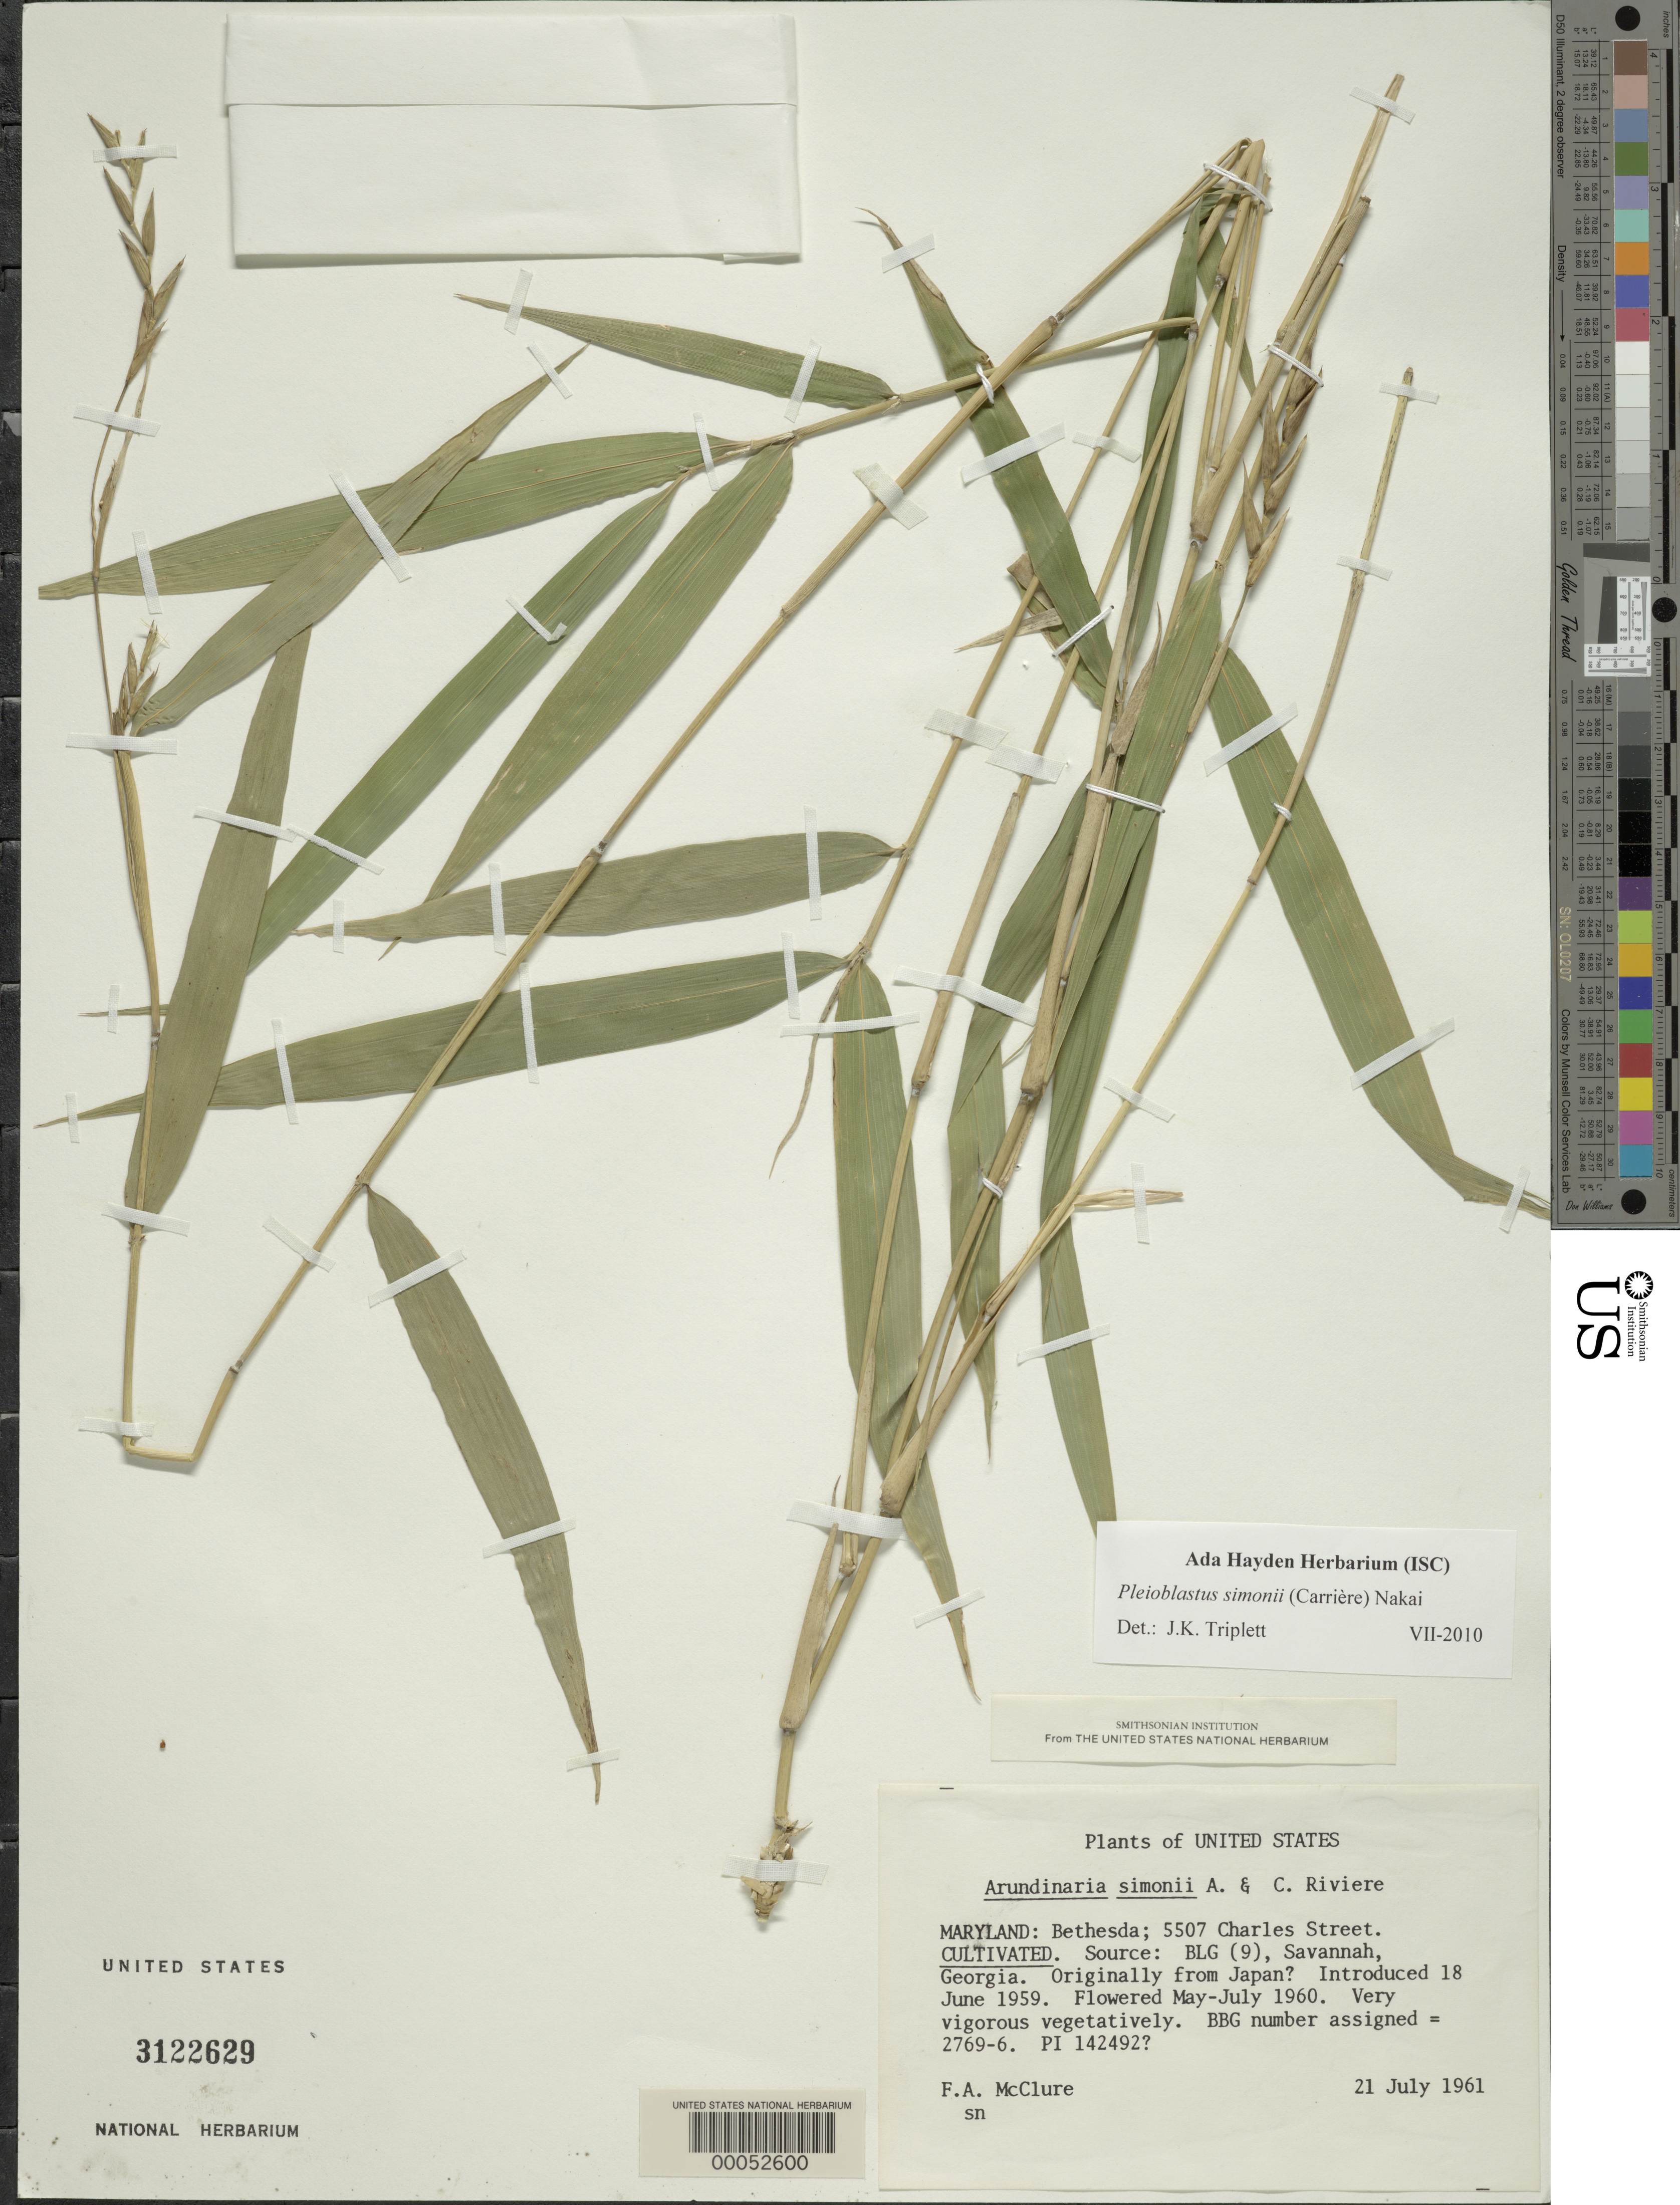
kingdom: Plantae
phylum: Tracheophyta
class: Liliopsida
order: Poales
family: Poaceae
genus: Pleioblastus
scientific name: Pleioblastus simonii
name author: (Carrière) Nakai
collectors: F. A. McClure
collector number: BBG 2769-6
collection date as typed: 21 Jul 1961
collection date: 1961-07-21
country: United States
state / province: Maryland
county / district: Montgomery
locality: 5507 Charles Street, Bethesda (McClure's garden)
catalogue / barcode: US 3122629